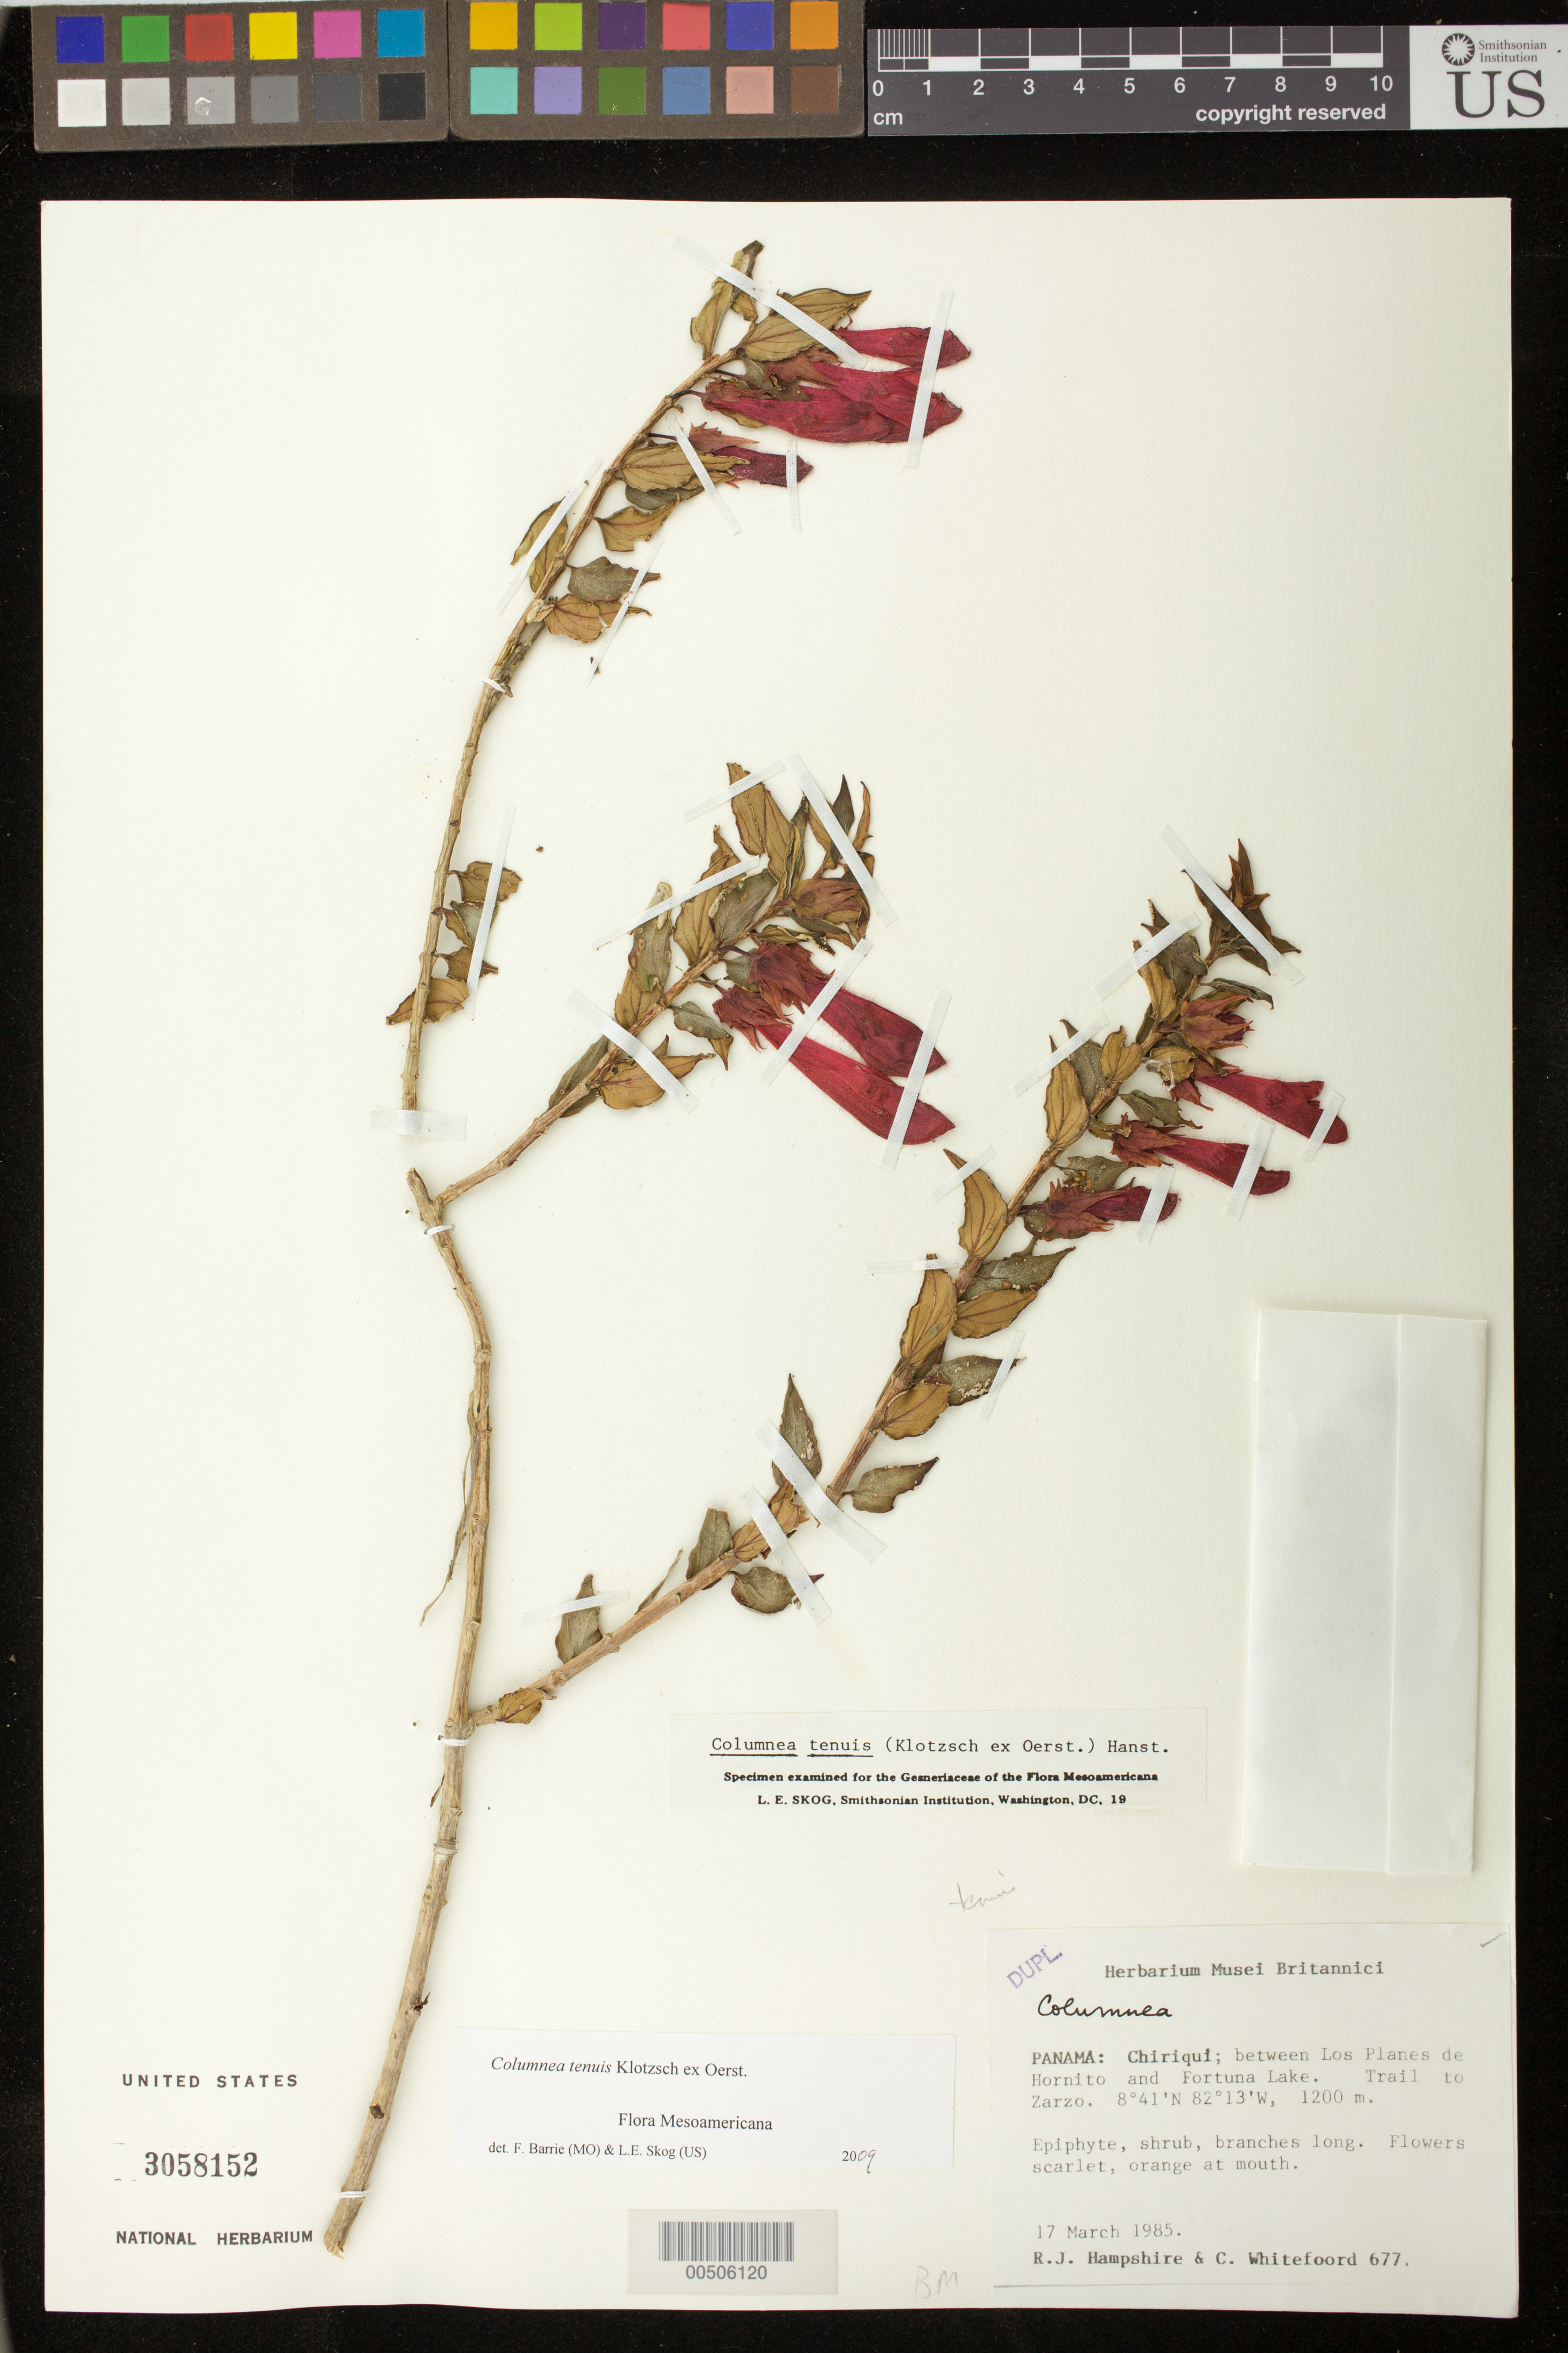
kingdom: Plantae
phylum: Tracheophyta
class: Magnoliopsida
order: Lamiales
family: Gesneriaceae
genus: Columnea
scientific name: Columnea tenuis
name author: Klotzsch ex Oerst.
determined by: Clark, J. L., (SEL), The Marie Selby Botanical Garden (UNITED STATES)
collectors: R. Hampshire & C. Whitefoord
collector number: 677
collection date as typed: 17 Mar 1985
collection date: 1985-03-17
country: Panama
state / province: Chiriquí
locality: Between Los Planes de Hornito and Fortuna Lake, trail to Zarzo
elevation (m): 1200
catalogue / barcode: US 3058152